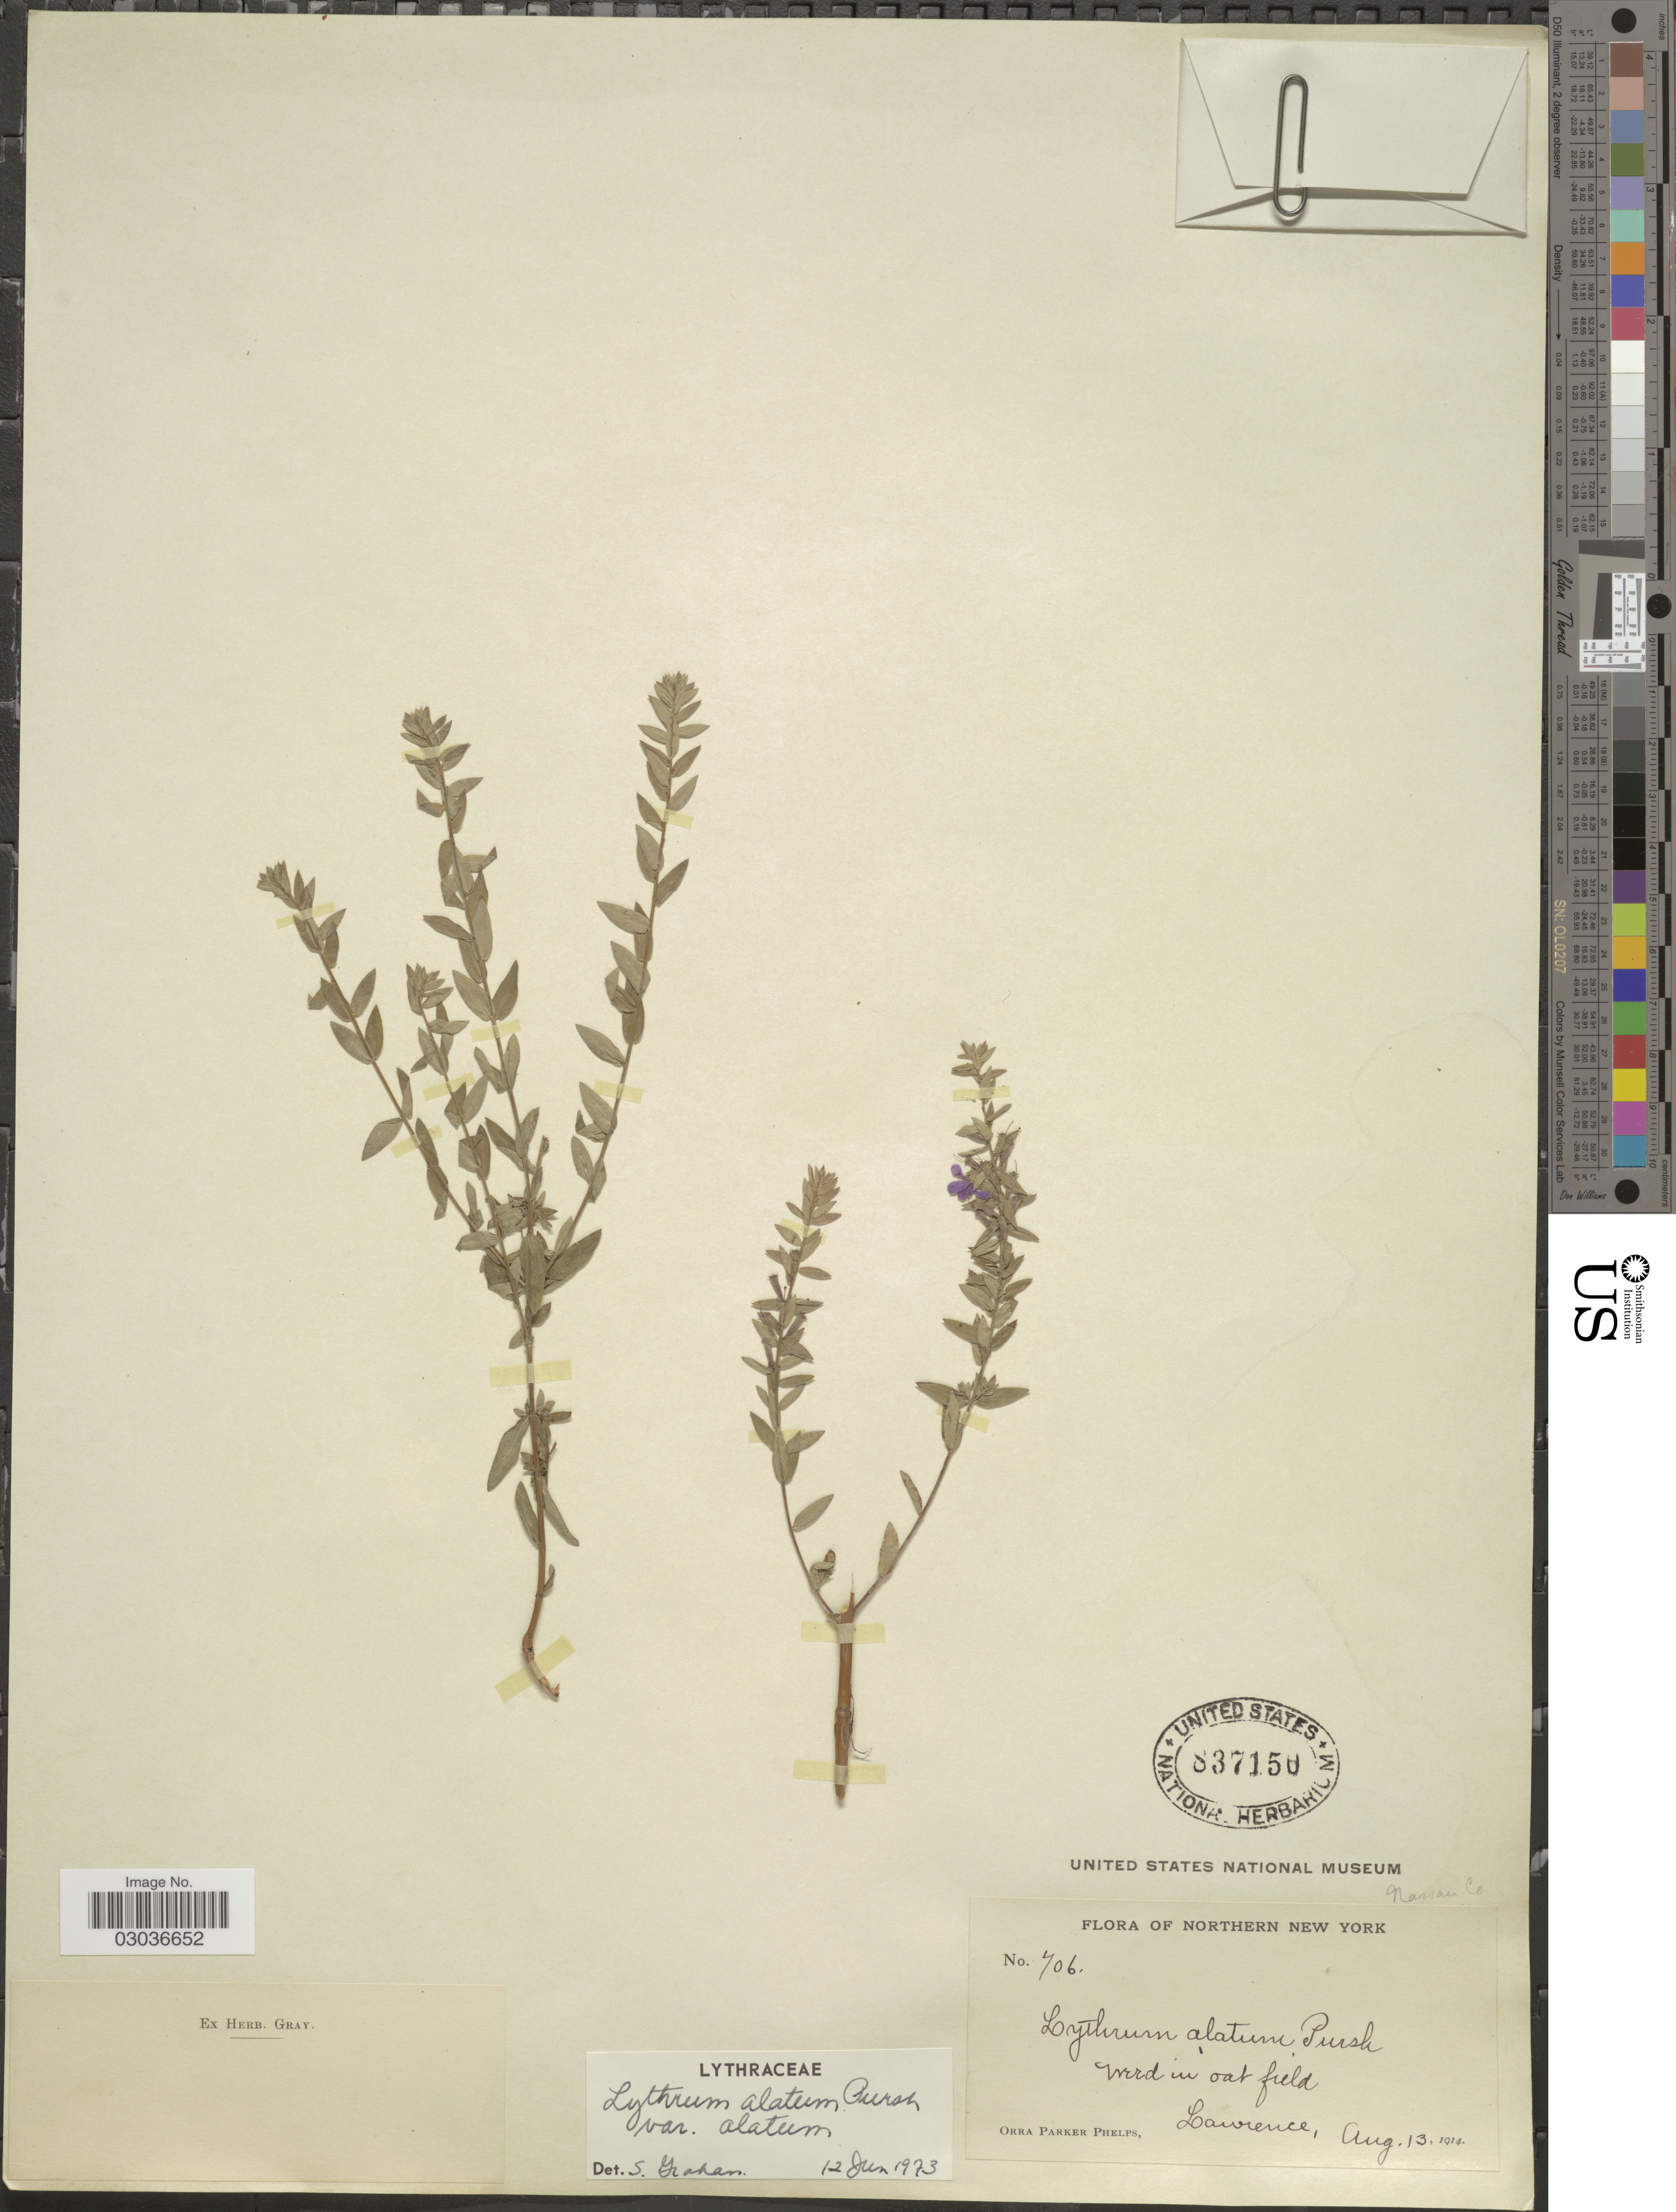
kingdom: Plantae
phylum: Tracheophyta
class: Magnoliopsida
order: Myrtales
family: Lythraceae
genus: Lythrum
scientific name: Lythrum alatum var. alatum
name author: Pursh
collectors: O. P. Phelps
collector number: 706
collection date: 1914-08-13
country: United States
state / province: New York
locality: Northern New York. Lawrence [unsure placement] Nassau Co.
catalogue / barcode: US 837150